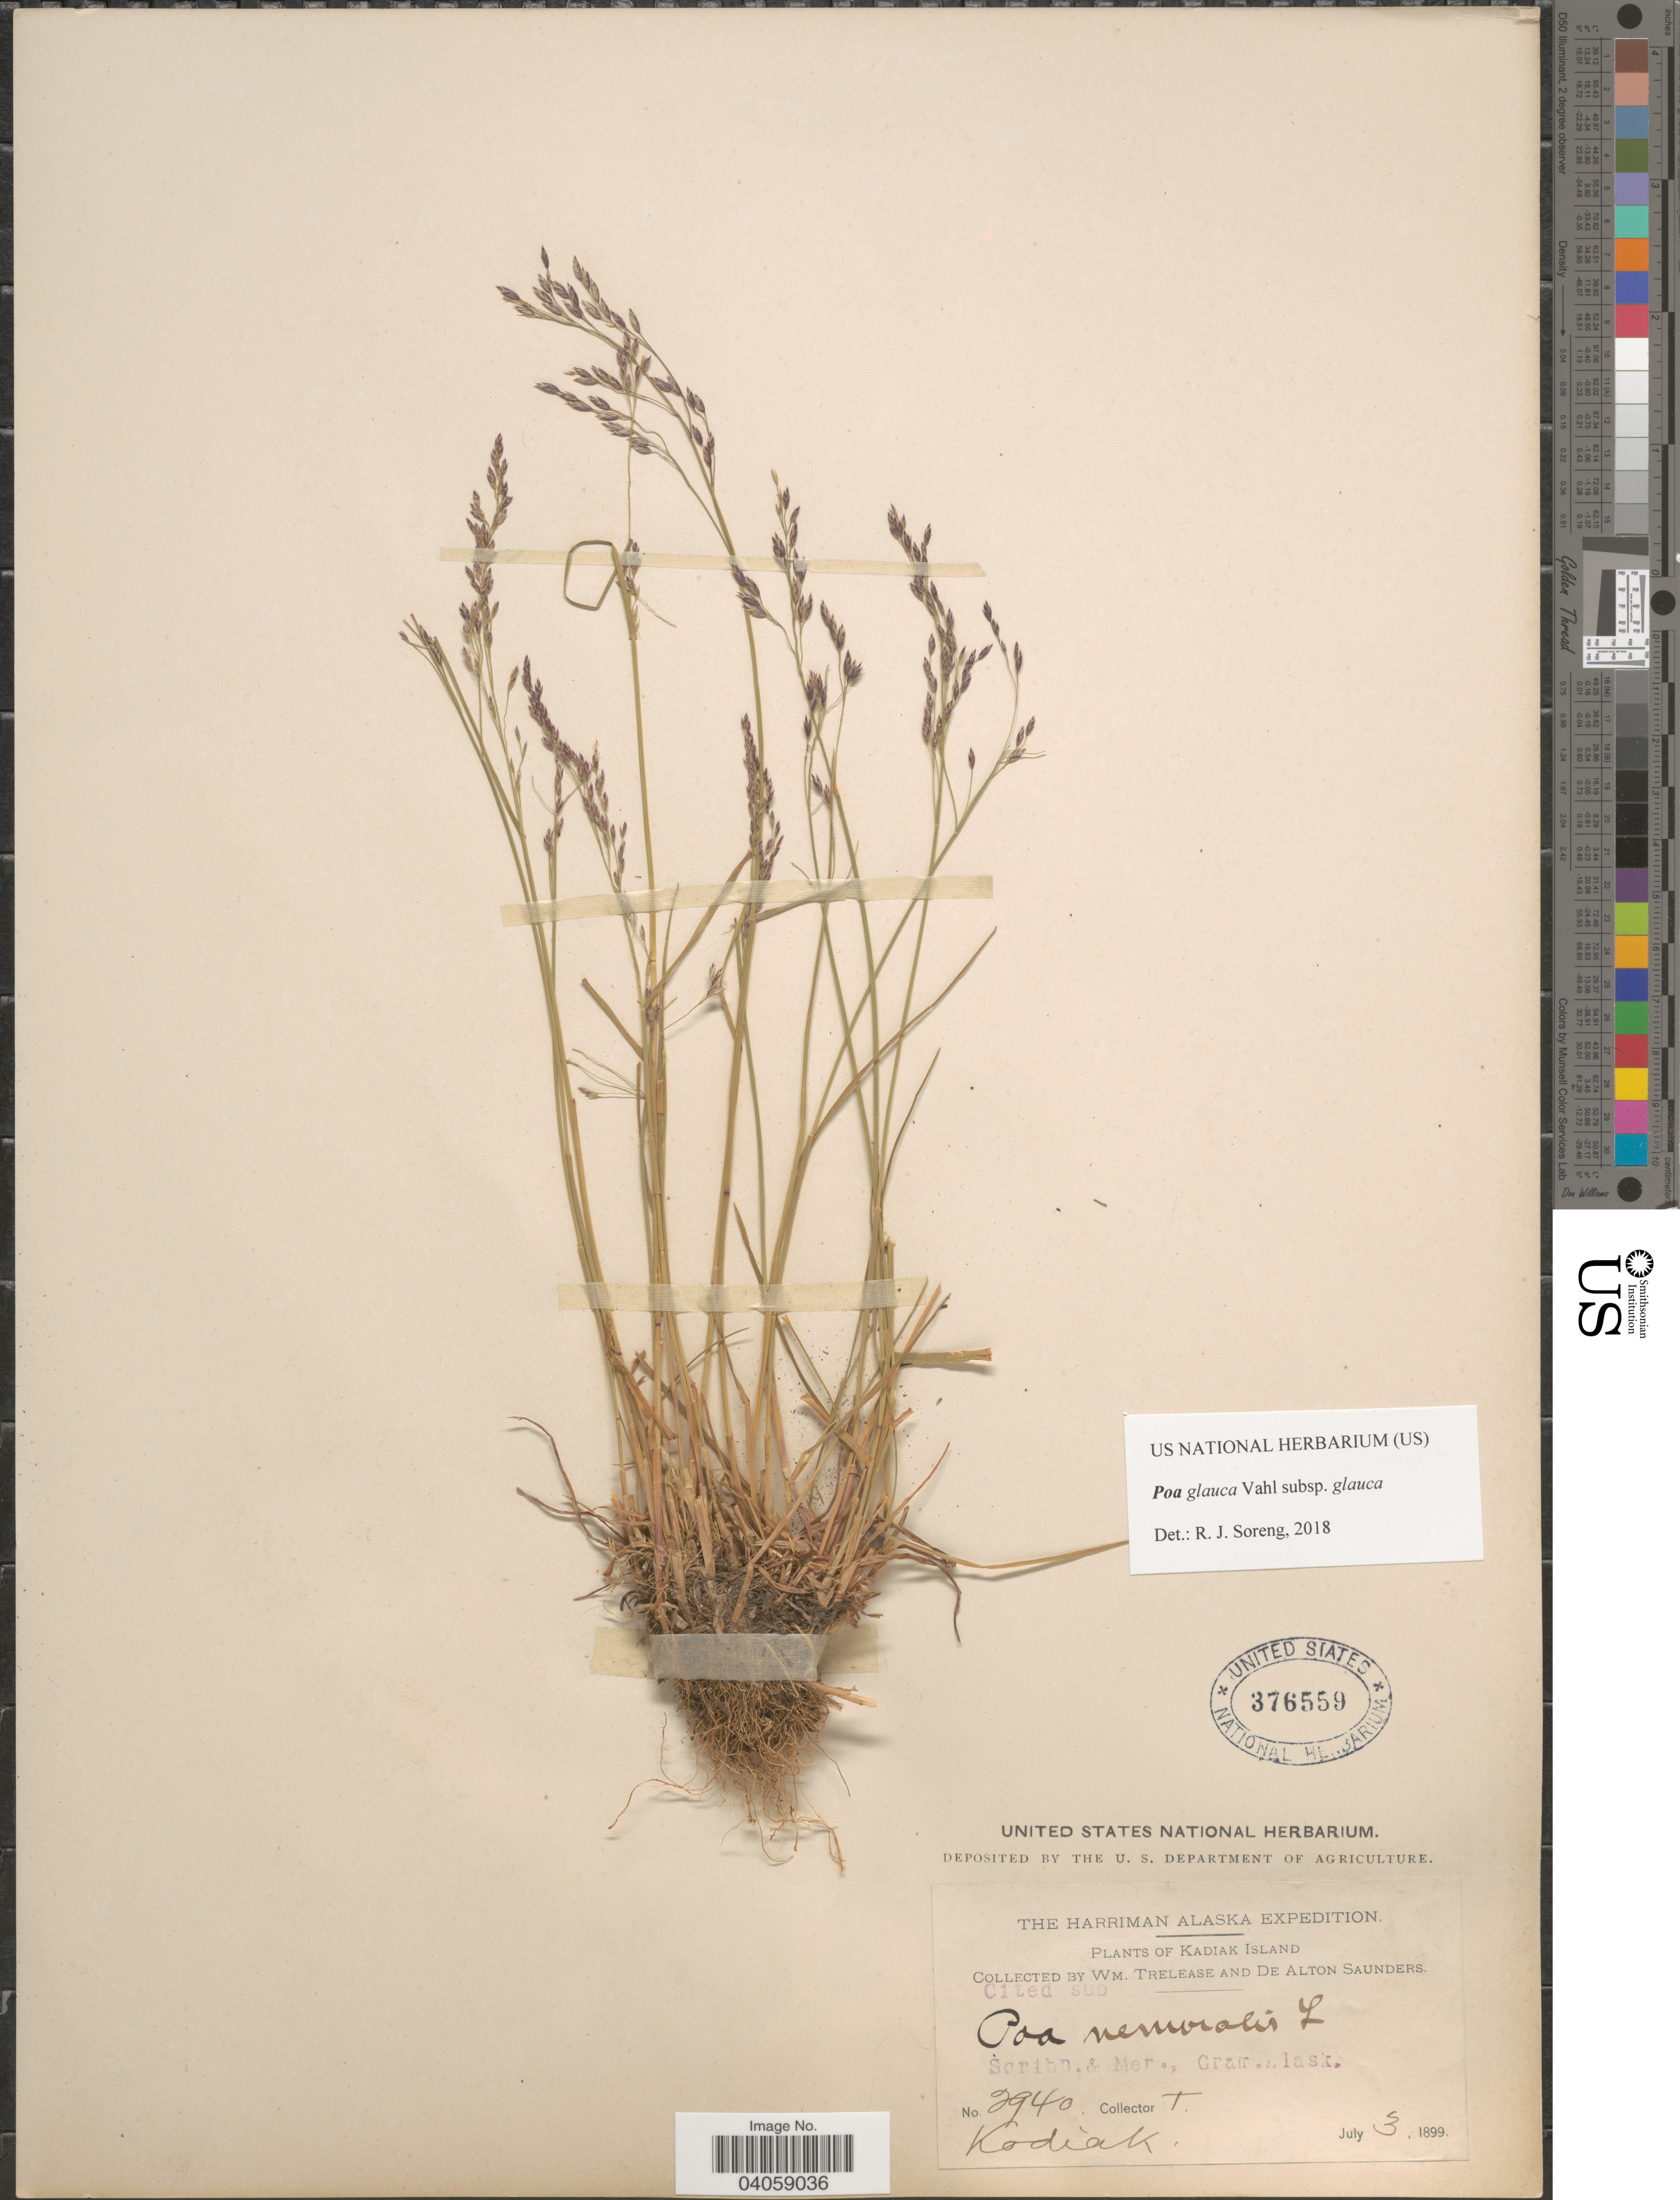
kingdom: Plantae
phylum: Tracheophyta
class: Liliopsida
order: Poales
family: Poaceae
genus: Poa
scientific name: Poa glauca subsp. glauca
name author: Vahl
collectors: W. Trelease & D. A. Saunders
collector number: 2940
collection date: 1899-07-03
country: United States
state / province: Alaska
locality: Kadiak Island. Kodiak.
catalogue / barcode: US 376559